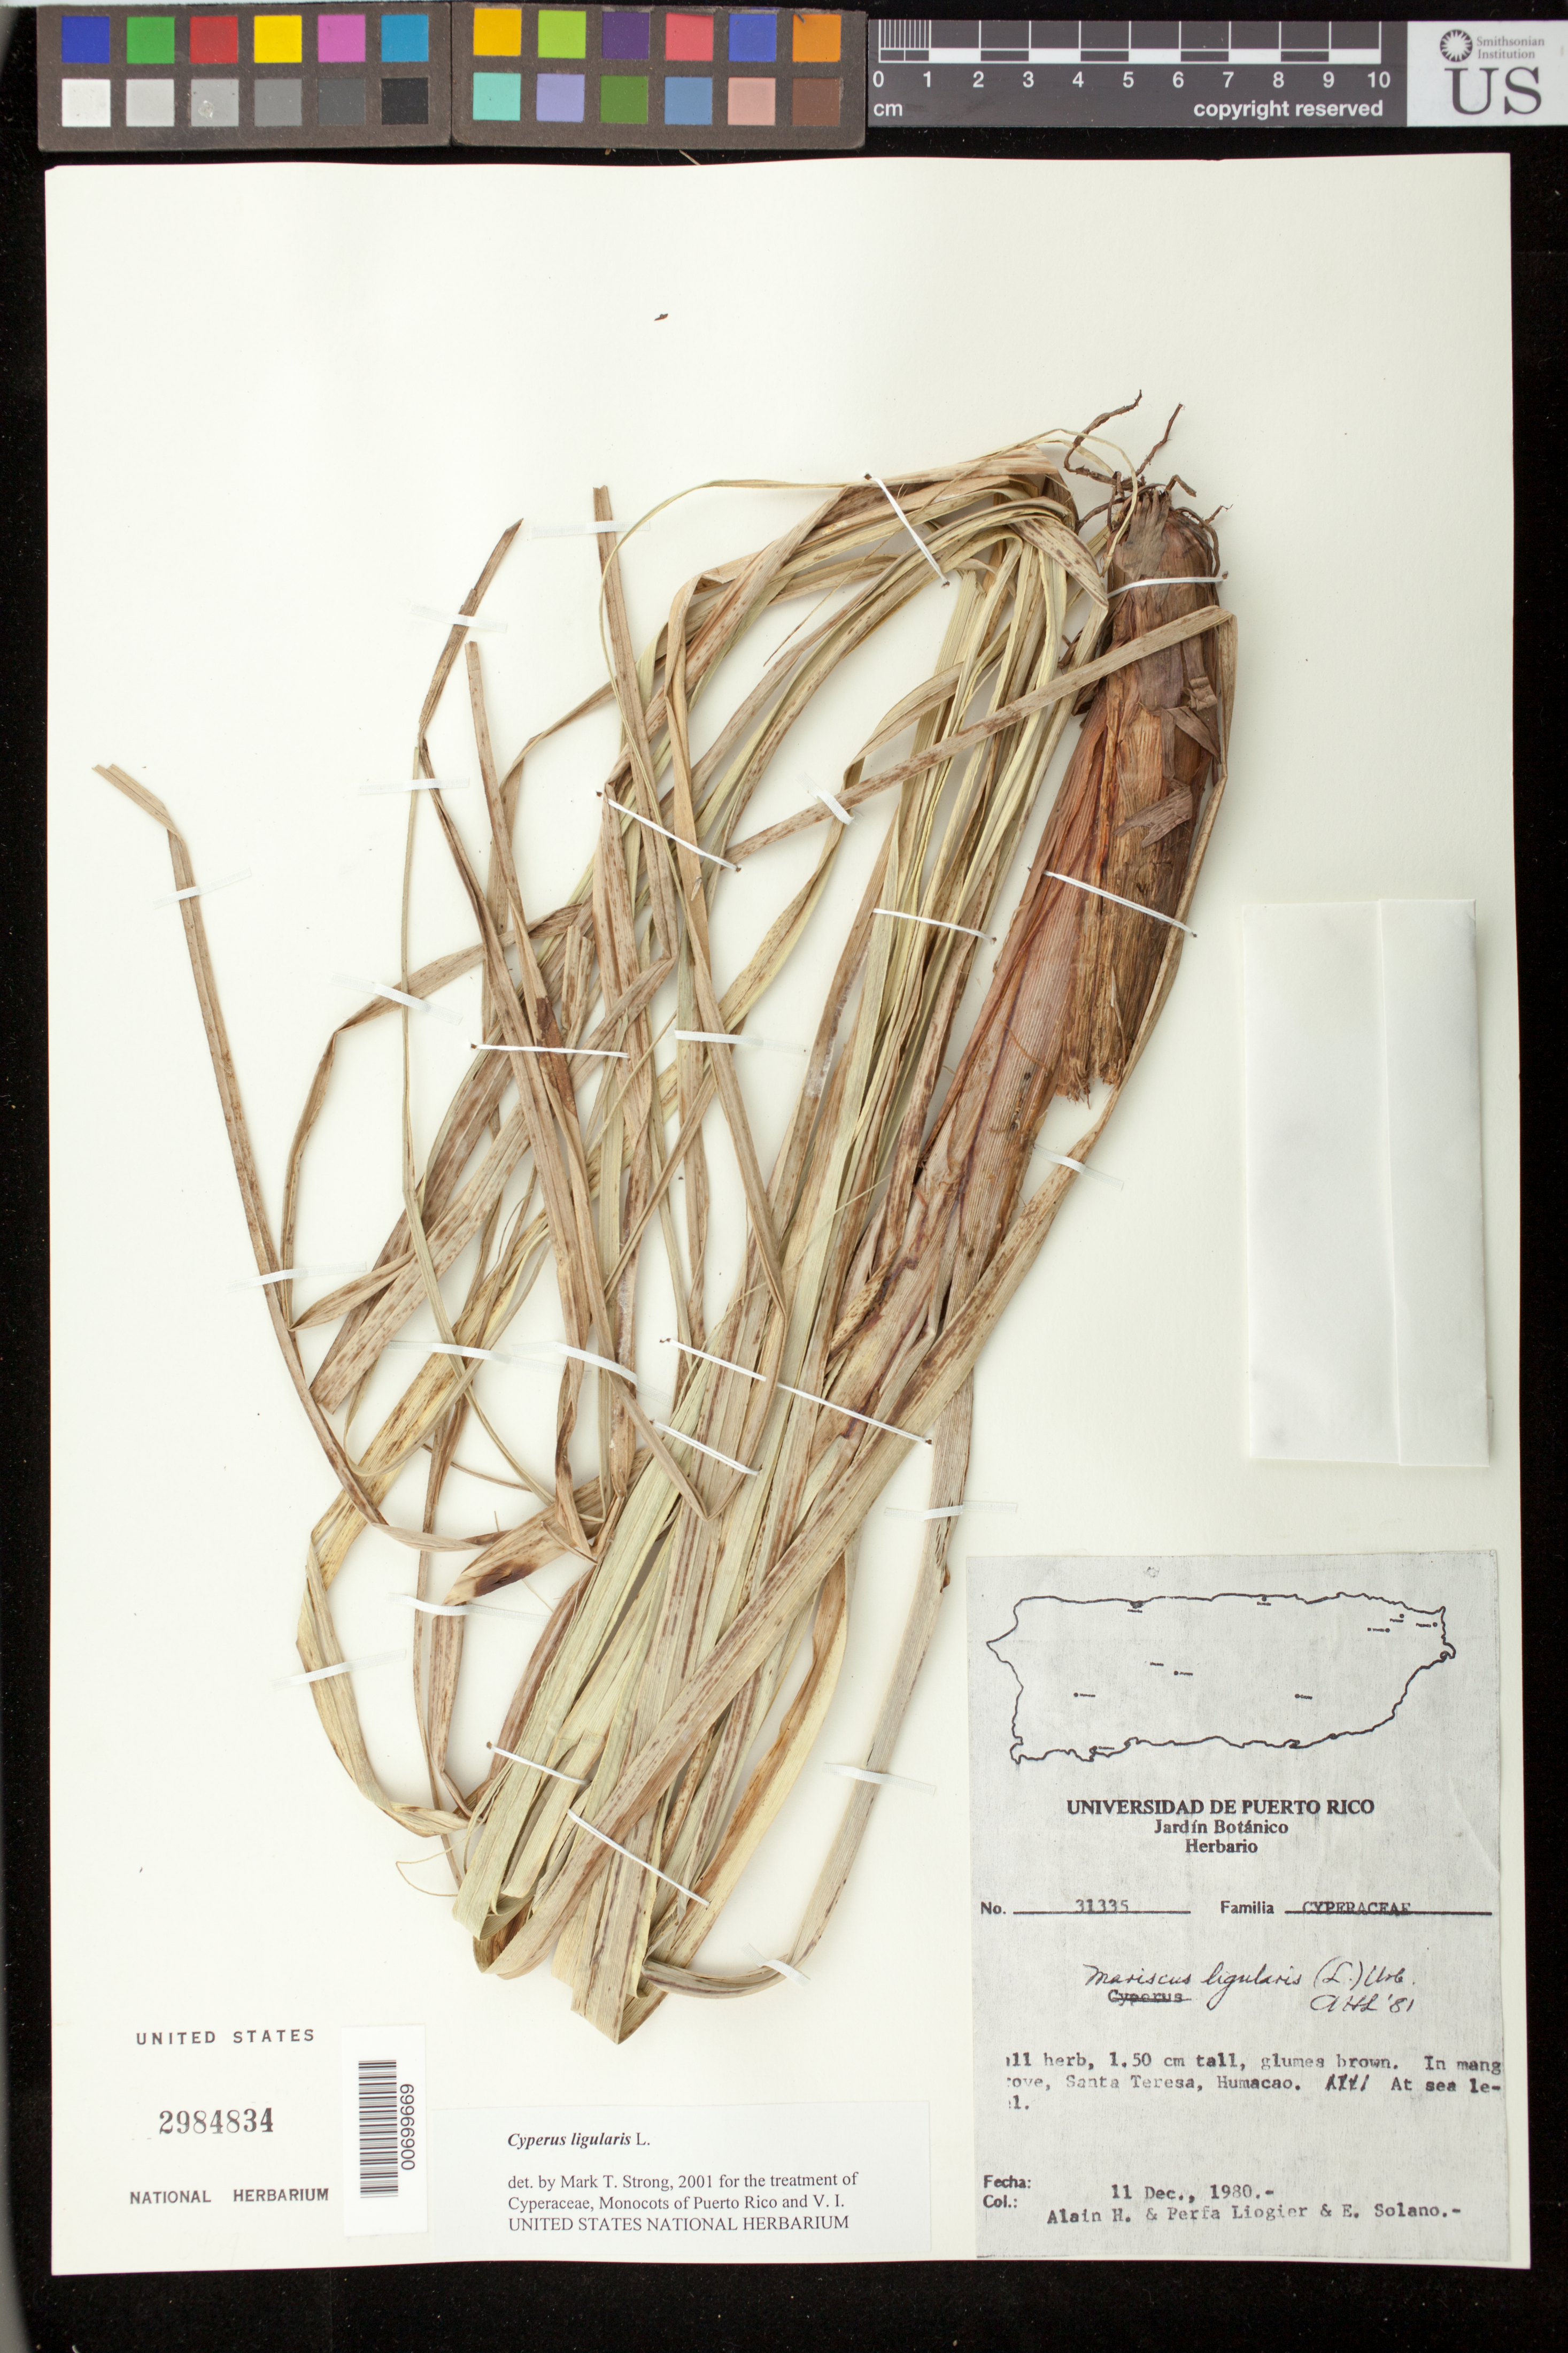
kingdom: Plantae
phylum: Tracheophyta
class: Liliopsida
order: Poales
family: Cyperaceae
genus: Cyperus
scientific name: Cyperus ligularis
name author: L.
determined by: Strong, M. T., (US), Smithsonian Institution - National Museum of Natural History (UNITED STATES)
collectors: A. H. Liogier, M. P. Liogier & E. Solano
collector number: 31335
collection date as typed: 11 Dec 1980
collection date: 1980-12-11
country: Puerto Rico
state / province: Humacao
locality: Santa Teresa.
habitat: In mangrove.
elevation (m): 0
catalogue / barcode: US 2984834